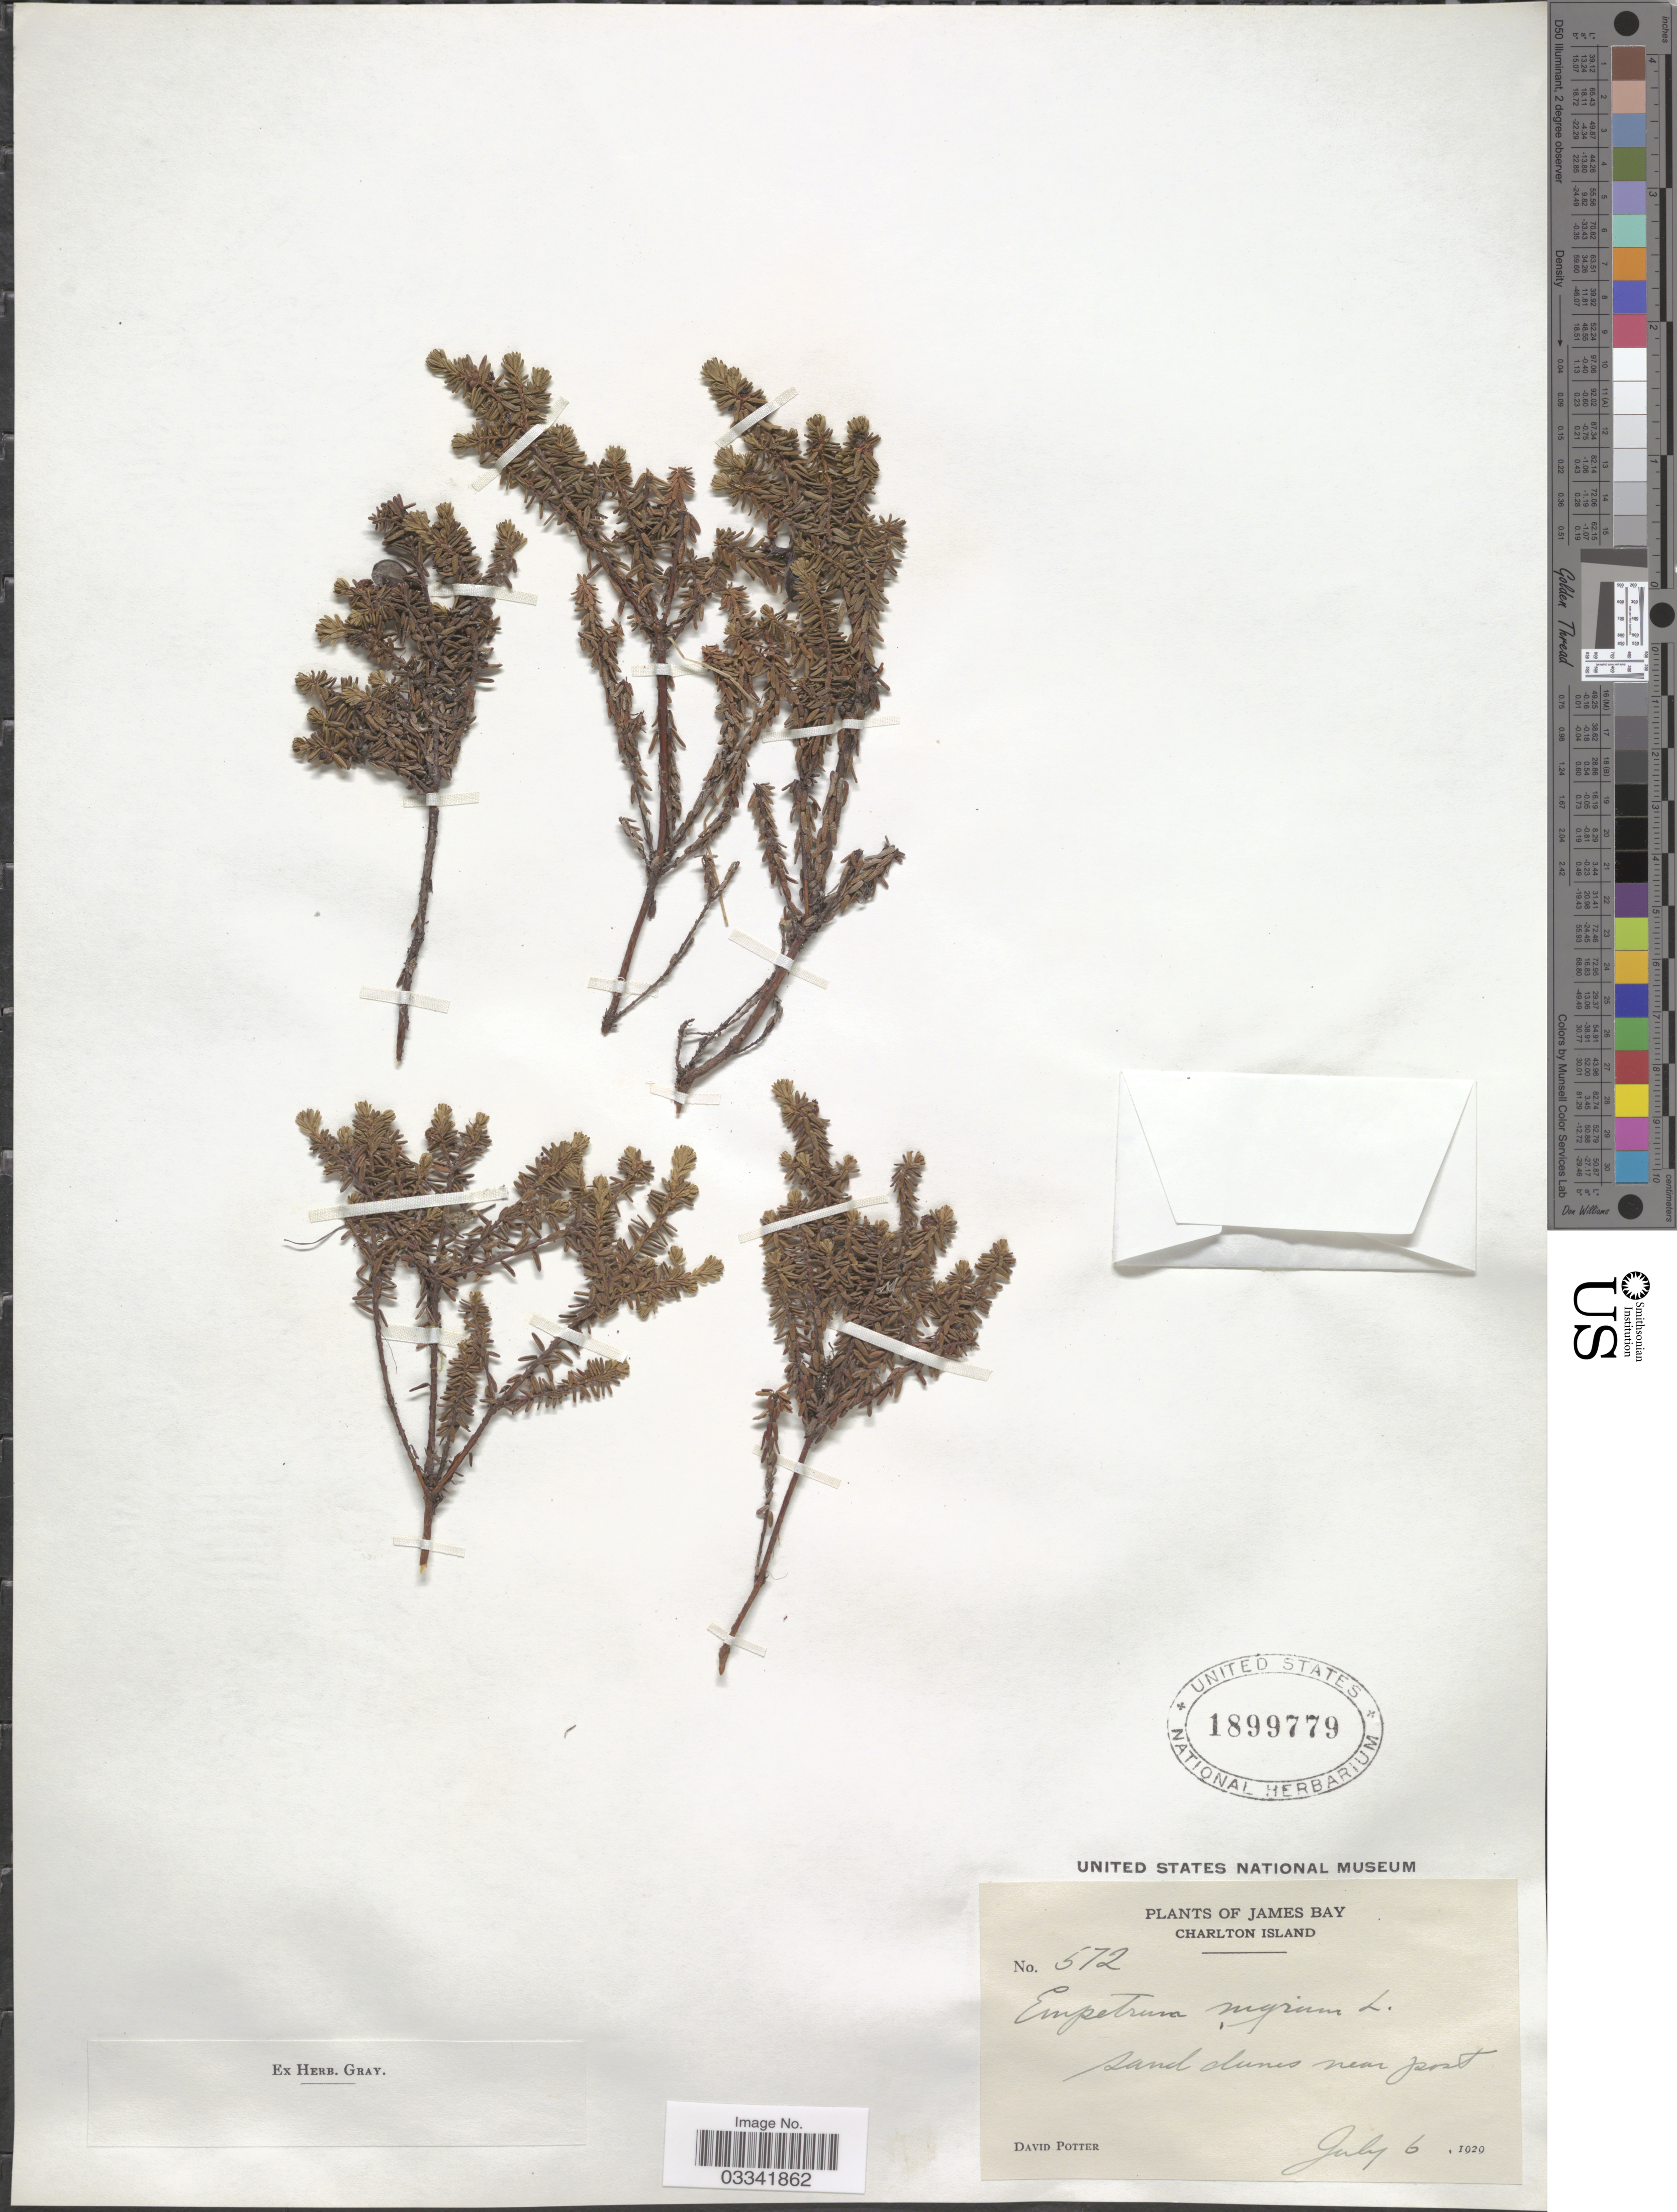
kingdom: Plantae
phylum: Tracheophyta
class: Magnoliopsida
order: Ericales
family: Ericaceae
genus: Empetrum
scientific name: Empetrum nigrum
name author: L.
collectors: D. Potter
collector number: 572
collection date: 1929-07-06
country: Canada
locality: James Bay, Charlton Island, sand dunes near post.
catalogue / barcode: US 1899779